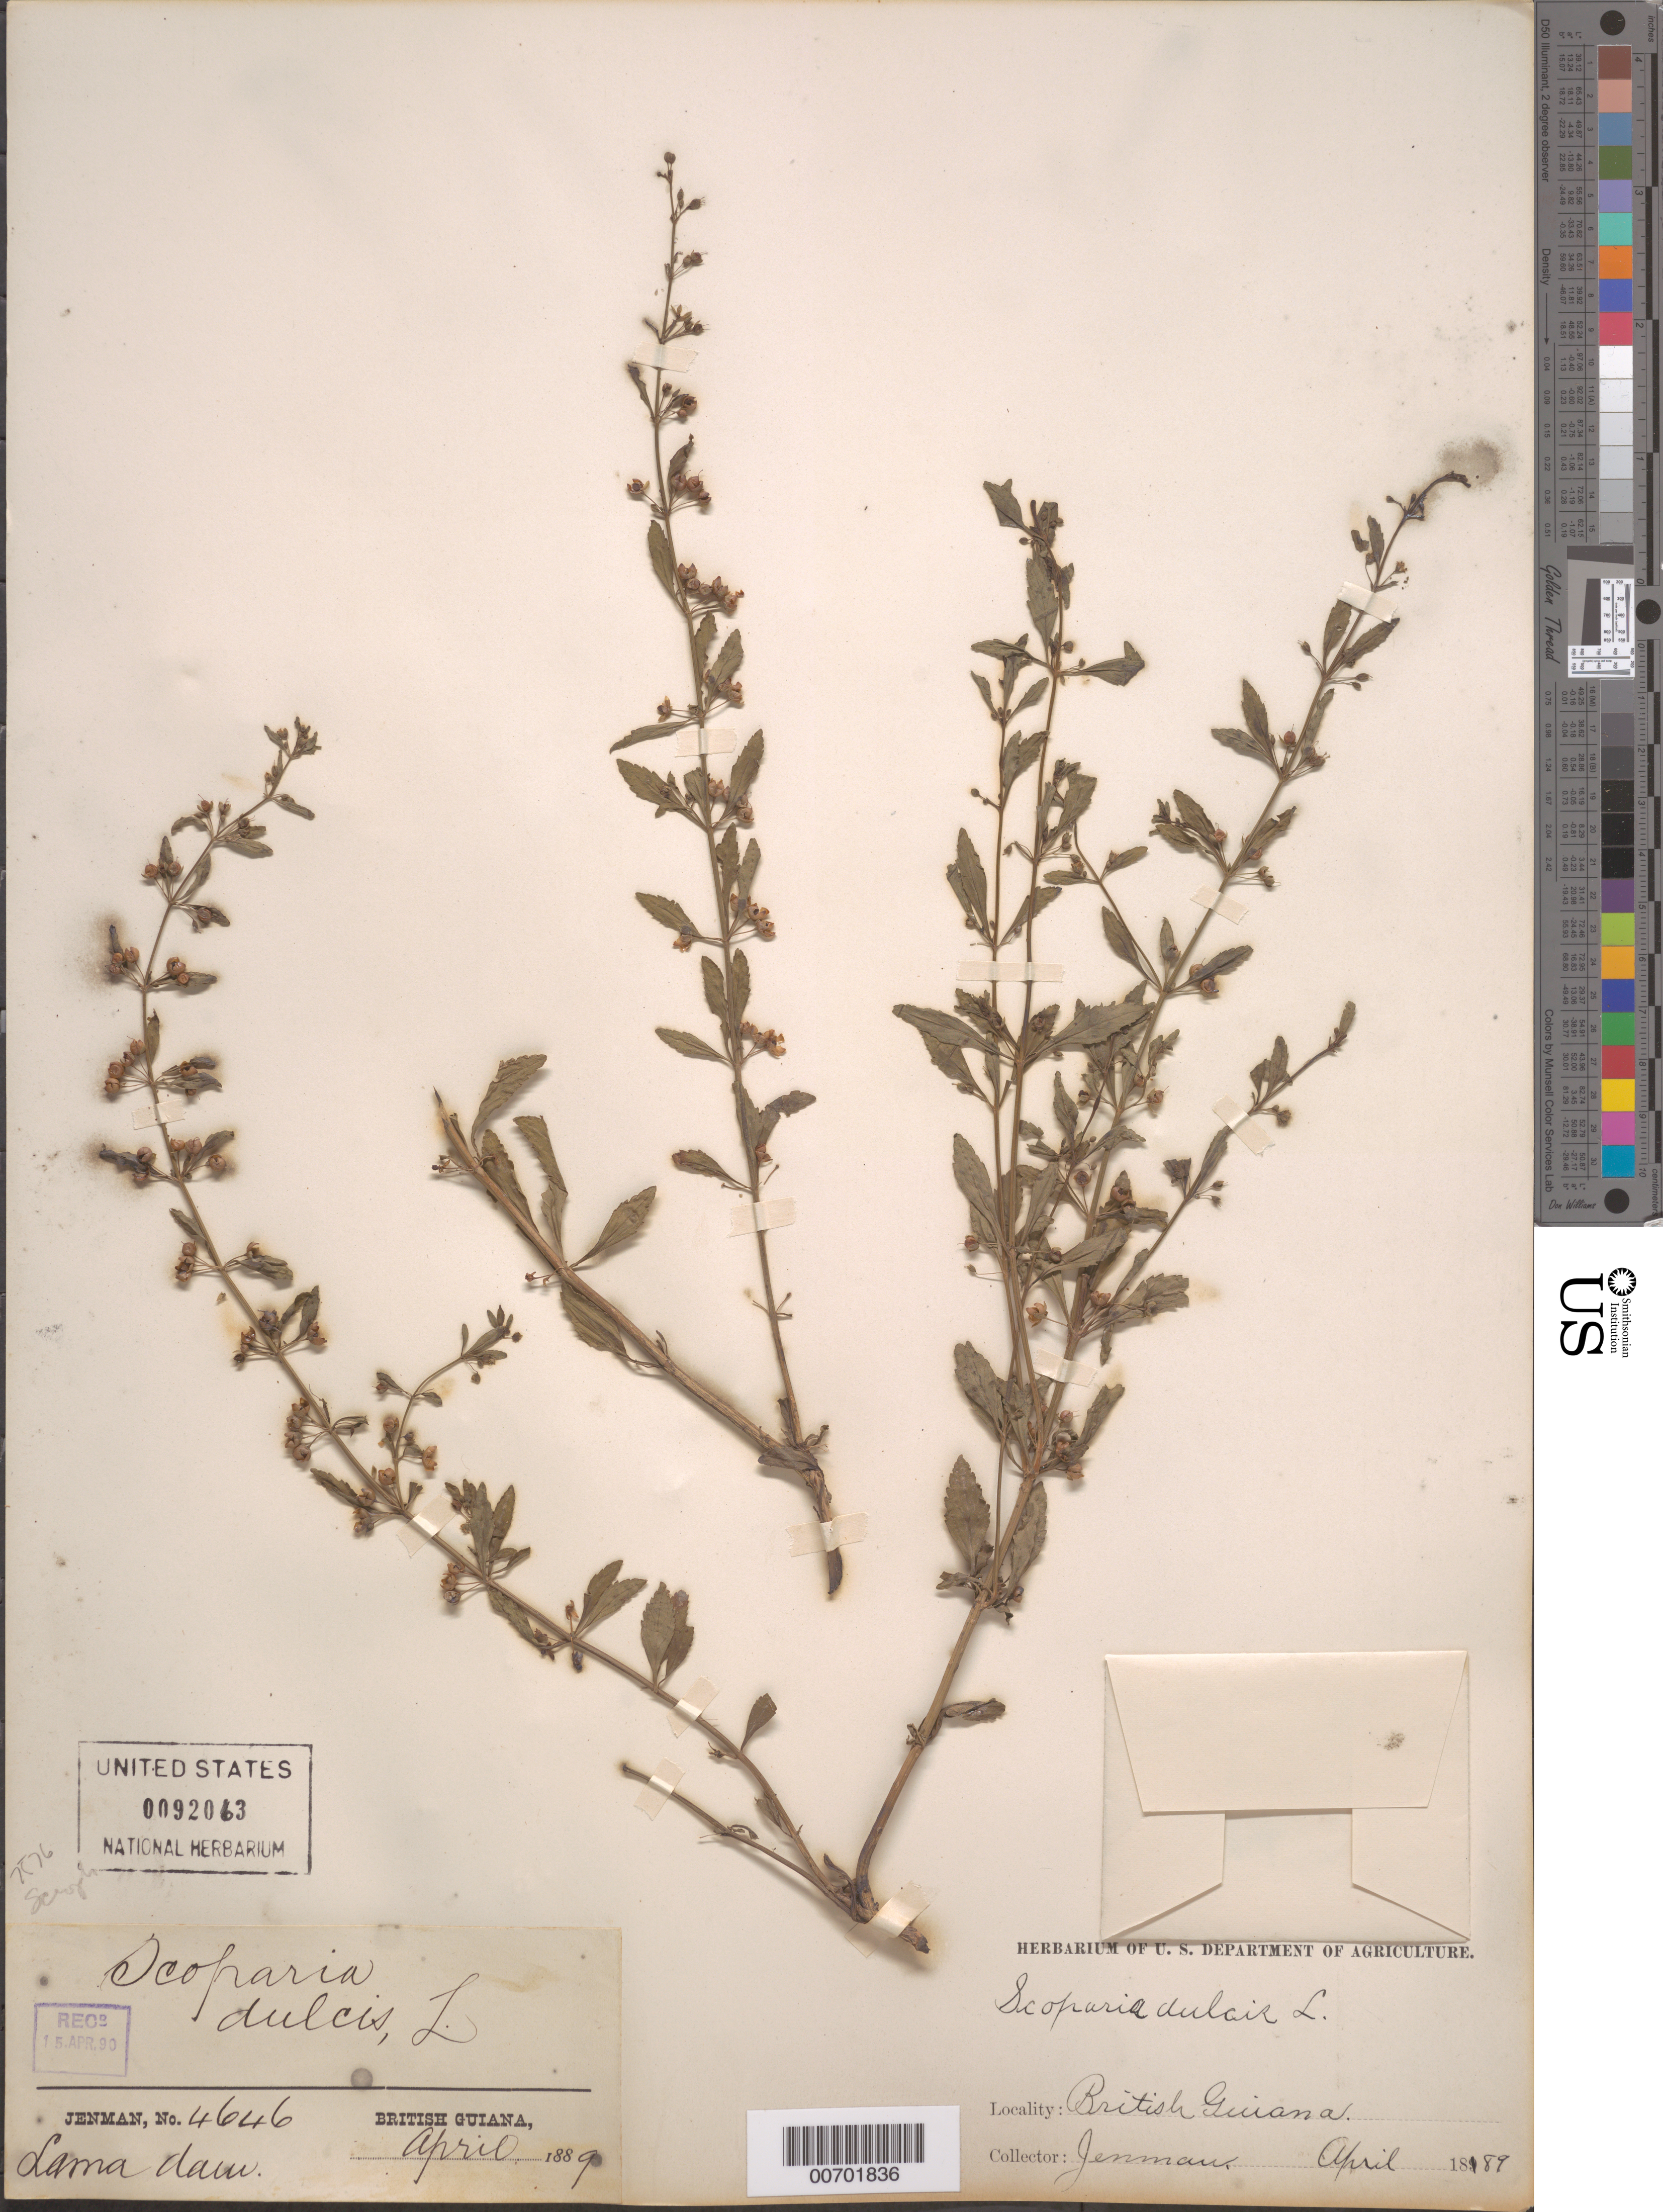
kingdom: Plantae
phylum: Tracheophyta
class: Magnoliopsida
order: Lamiales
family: Plantaginaceae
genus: Scoparia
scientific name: Scoparia dulcis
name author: L.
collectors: G. S. Jenman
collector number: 4646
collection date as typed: November 1889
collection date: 1889-11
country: Guyana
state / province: Demerara-Mahaica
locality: Lama Dam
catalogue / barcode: US 92063